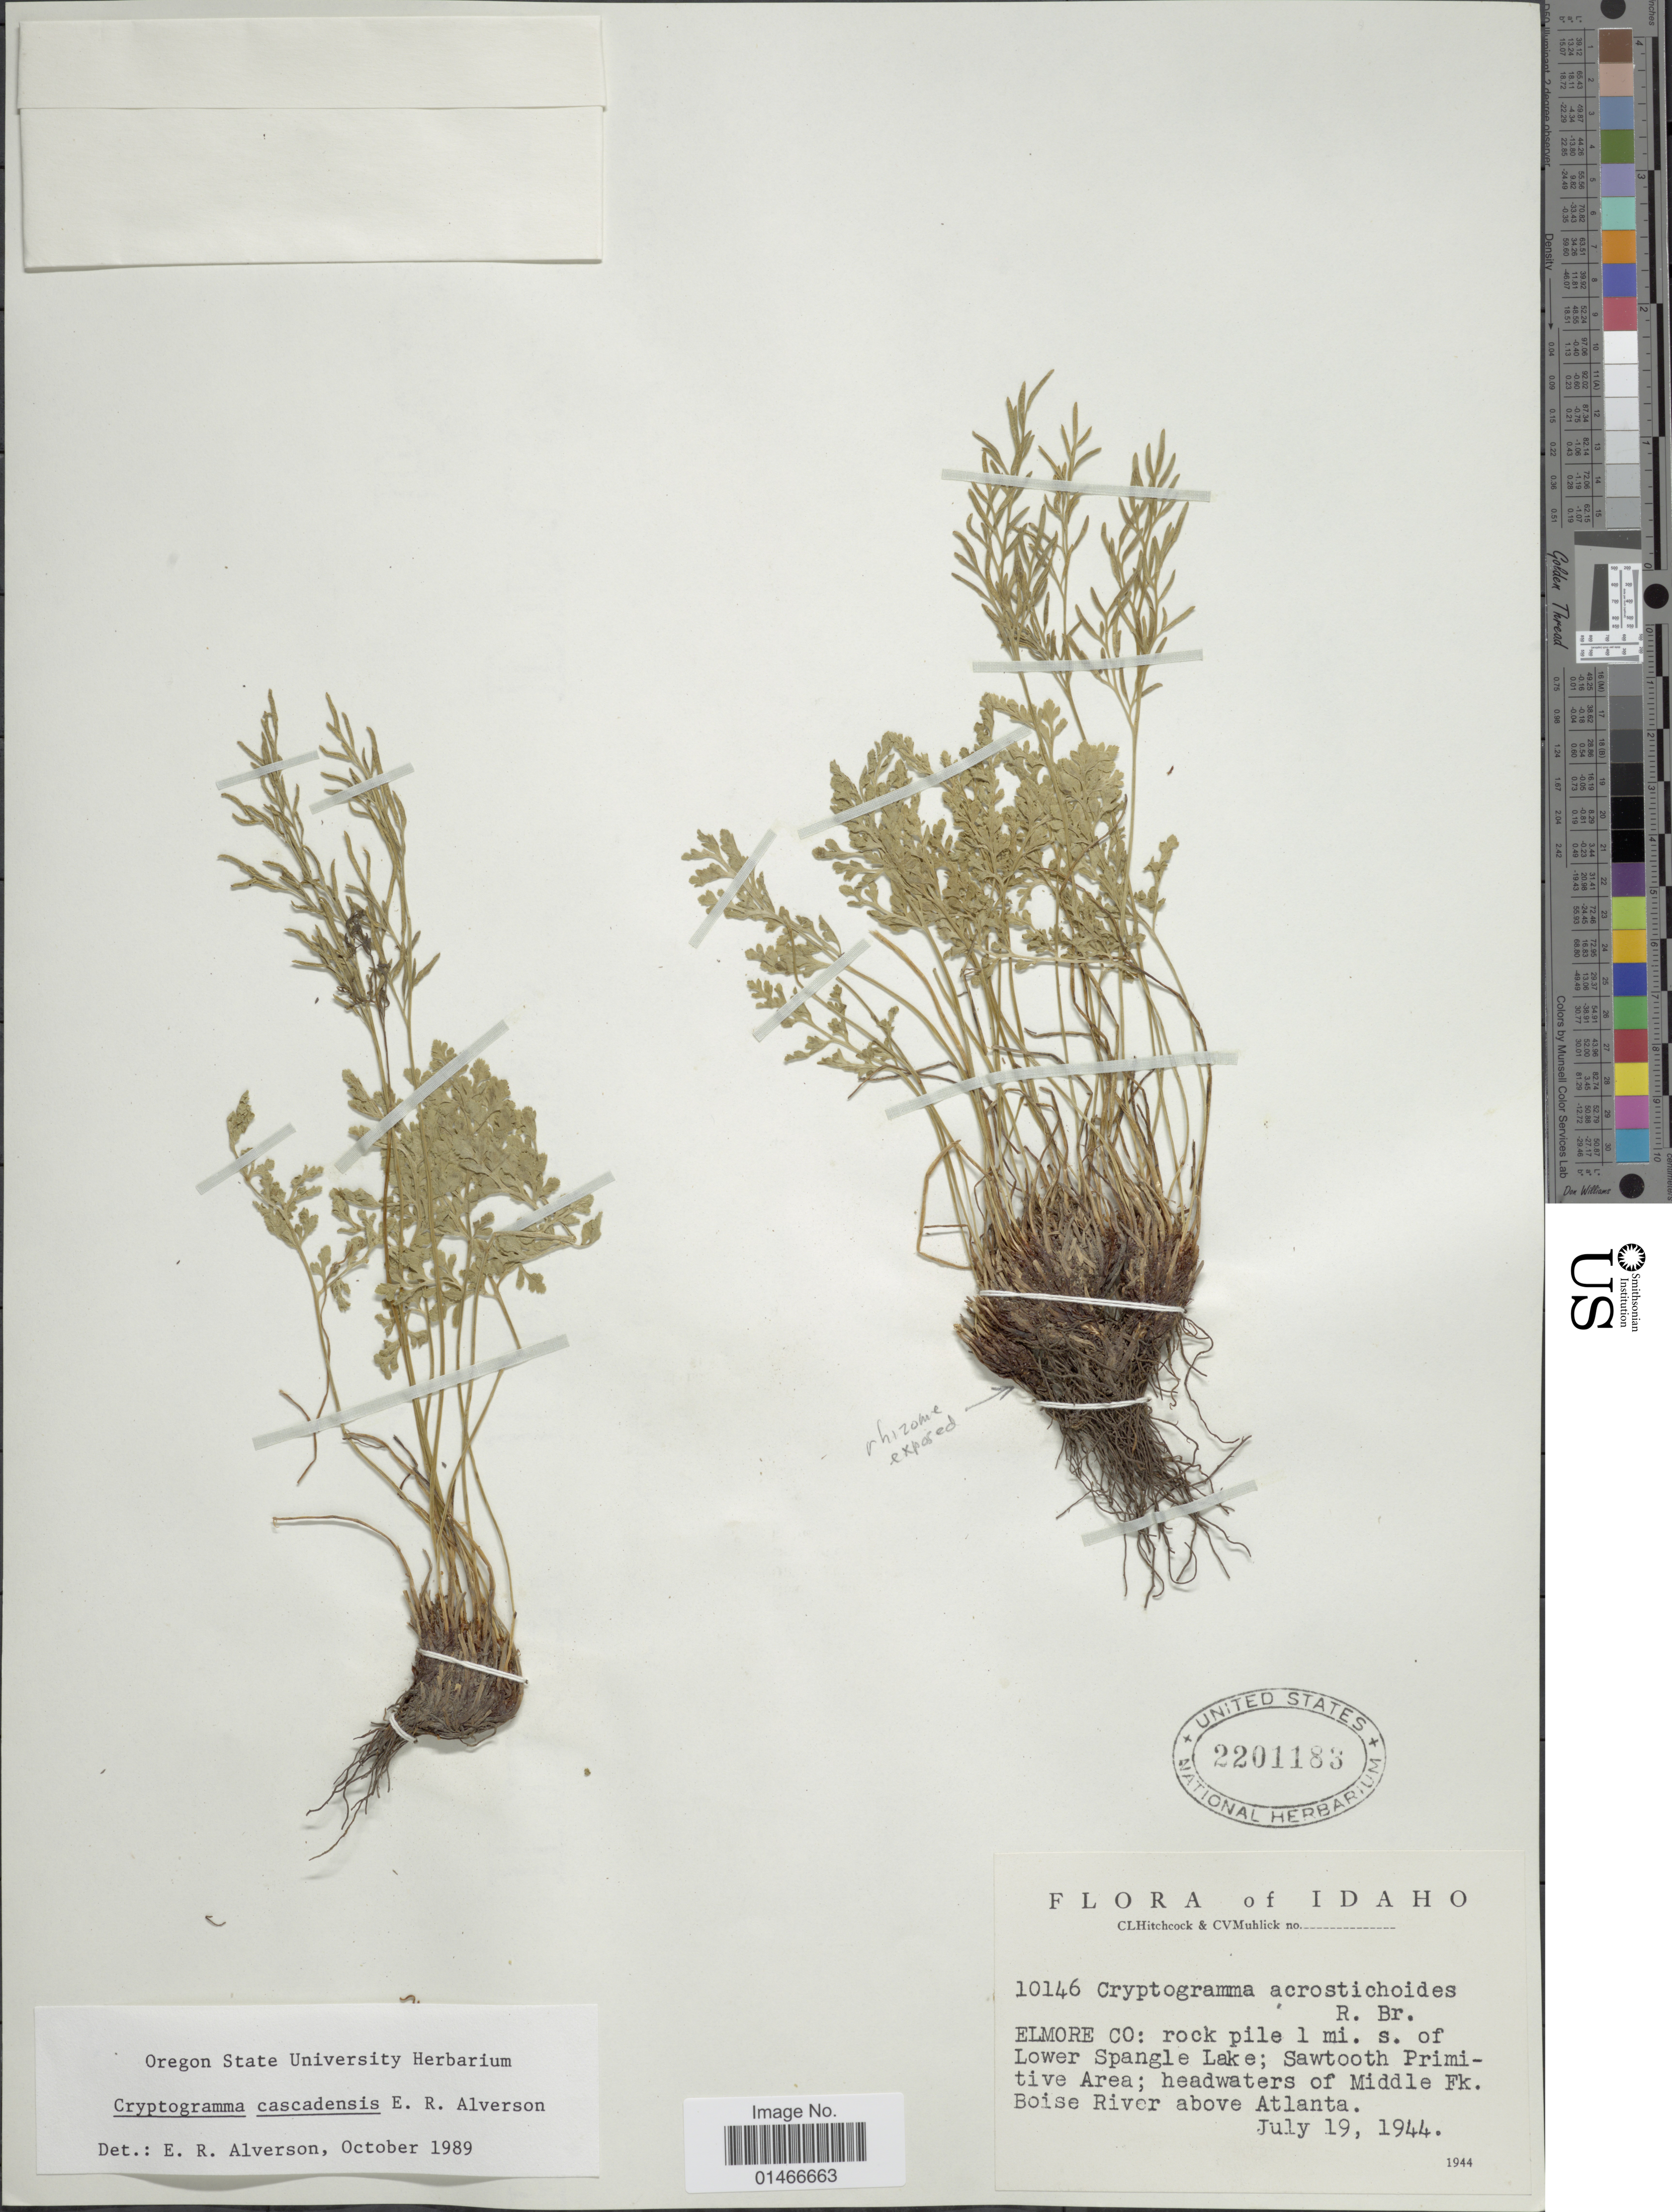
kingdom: Plantae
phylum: Tracheophyta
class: Polypodiopsida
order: Polypodiales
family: Pteridaceae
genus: Cryptogramma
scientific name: Cryptogramma cascadensis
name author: Alverson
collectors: C. L. Hitchcock & C. V. Muhlick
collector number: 10146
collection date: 1944-07-19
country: United States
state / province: Idaho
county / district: Elmore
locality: rock pile 1 mi. s. of Lower Spangle Lake; Sawtooth Primitive Area; headwaters of Middle Fk. Boise River above Atlanta.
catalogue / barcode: US 2201183